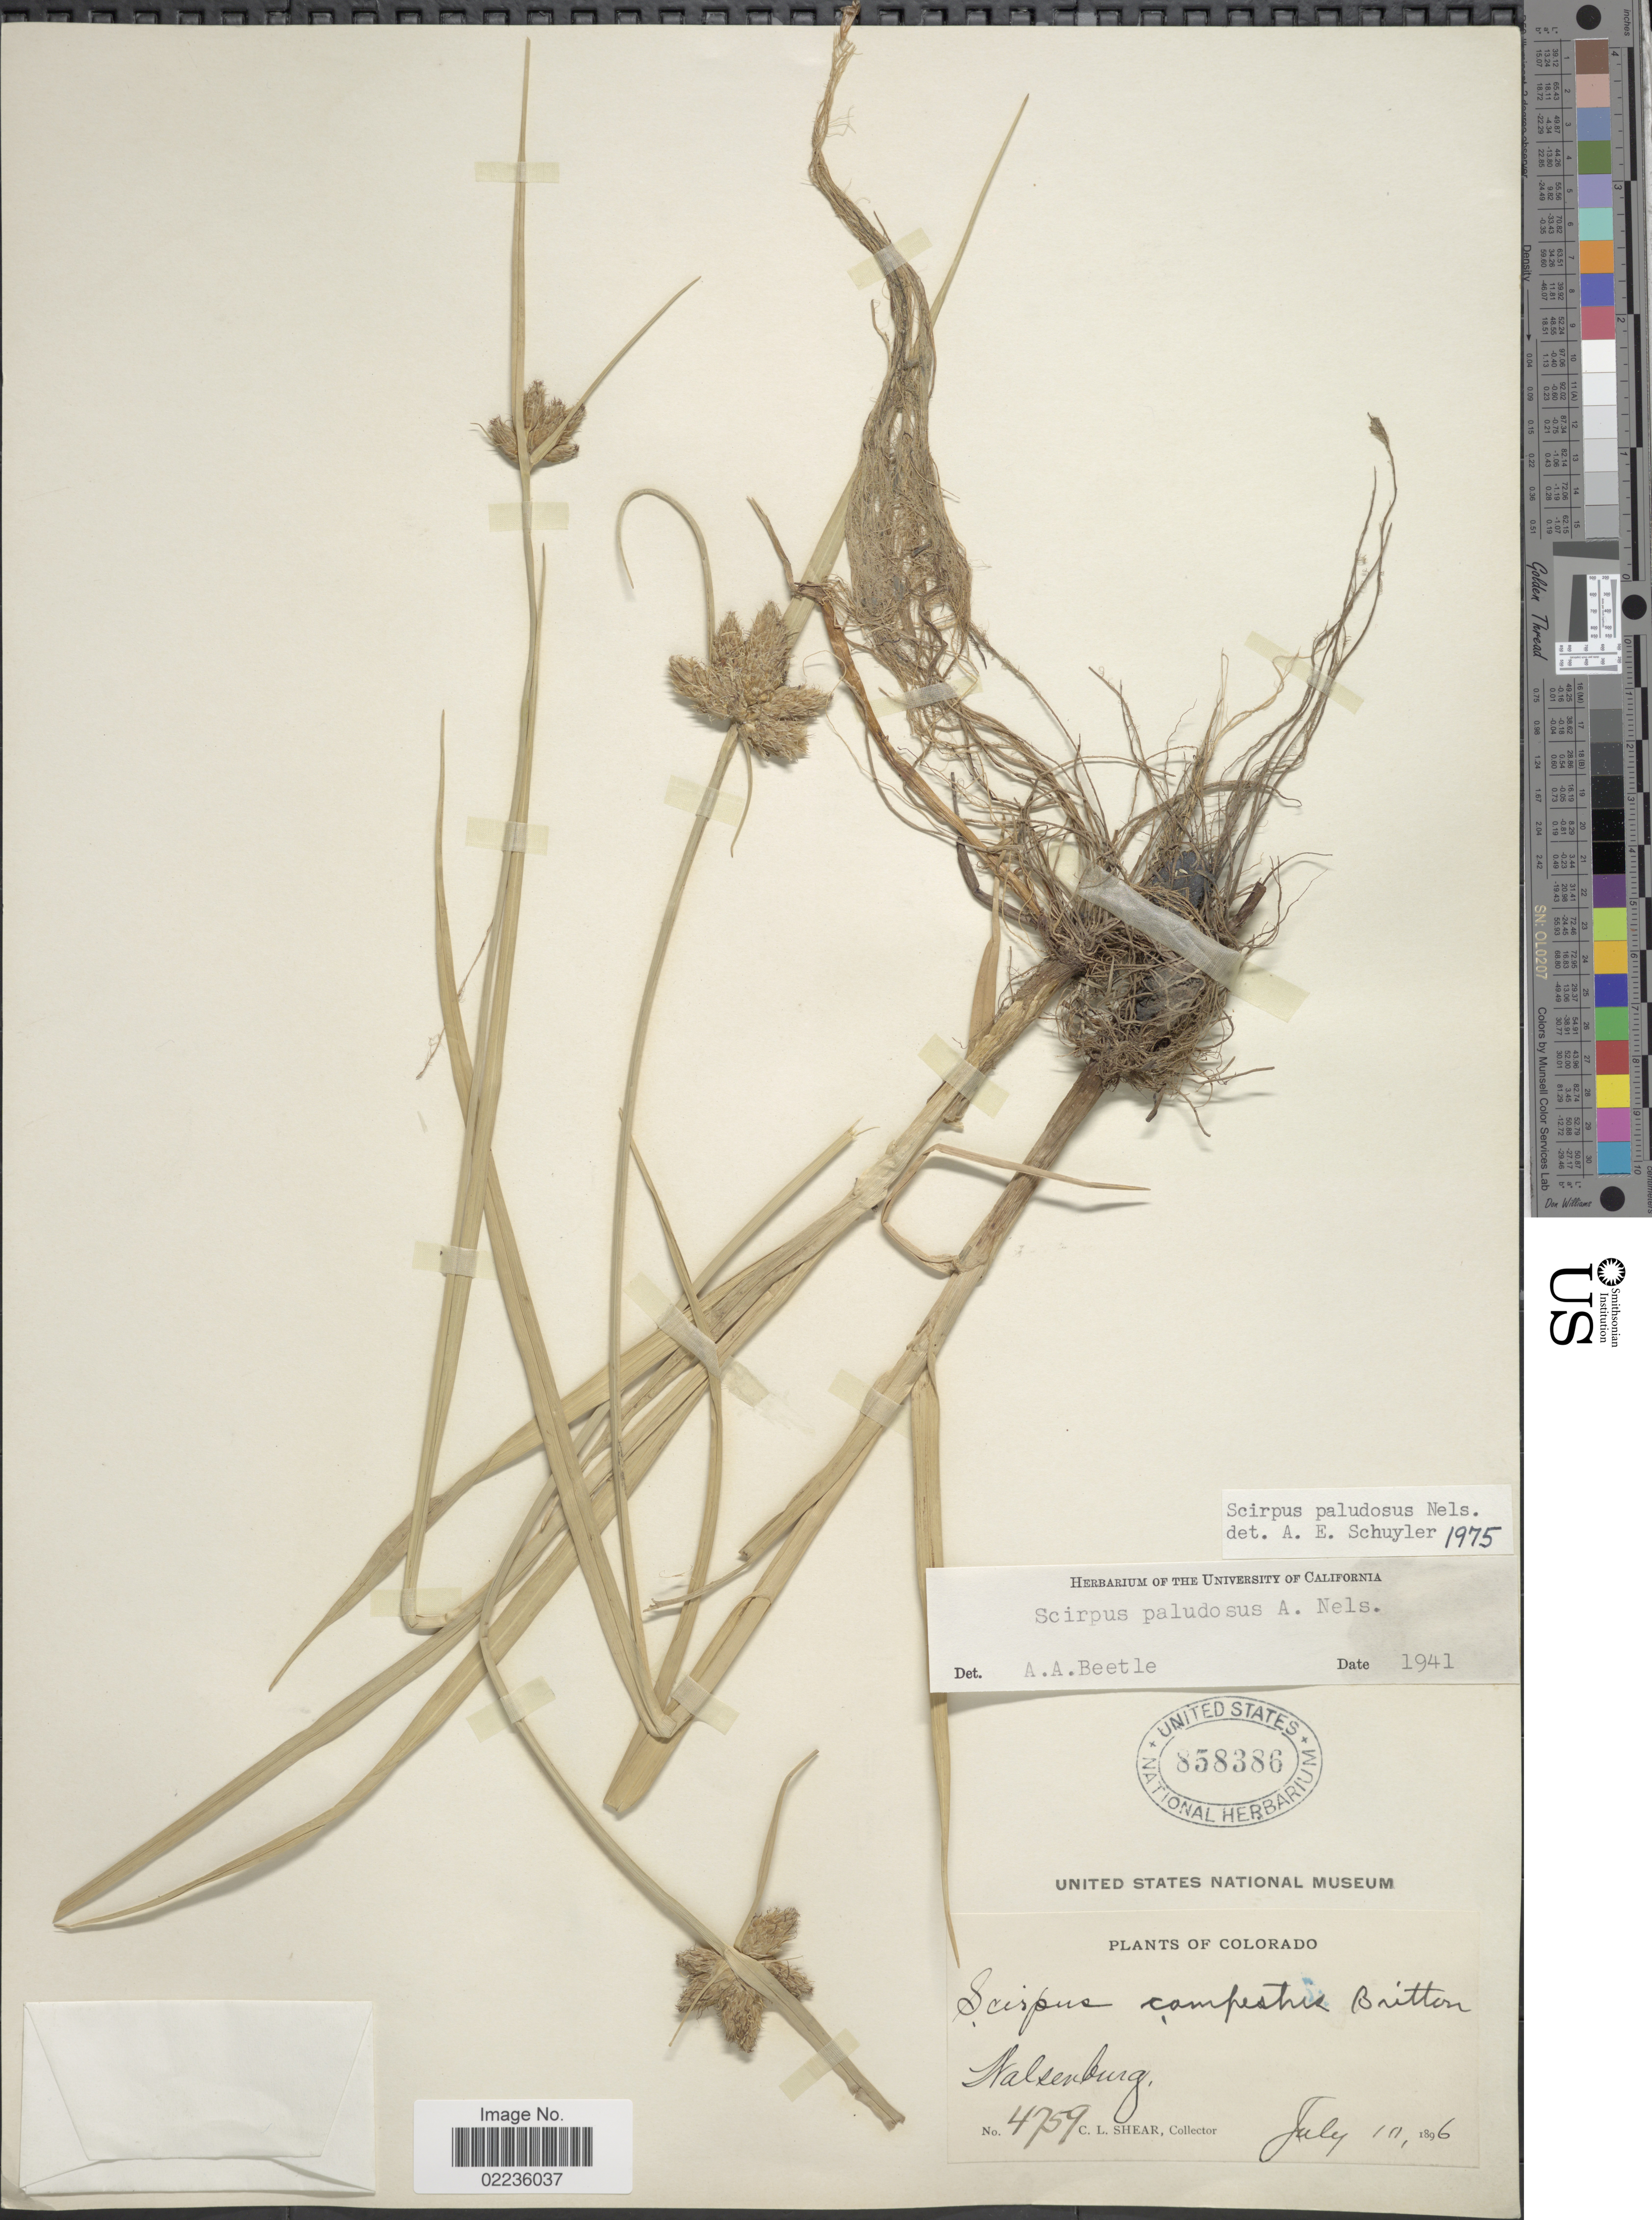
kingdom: Plantae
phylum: Tracheophyta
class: Liliopsida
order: Poales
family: Cyperaceae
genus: Bolboschoenus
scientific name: Bolboschoenus maritimus subsp. paludosus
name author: (A. Nelson) T. Koyama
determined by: Strong, M. T., (US), Smithsonian Institution - National Museum of Natural History (UNITED STATES)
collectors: C. L. Shear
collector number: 4759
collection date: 1896-07-10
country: United States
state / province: Colorado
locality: Walsenburg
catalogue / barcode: US 858386